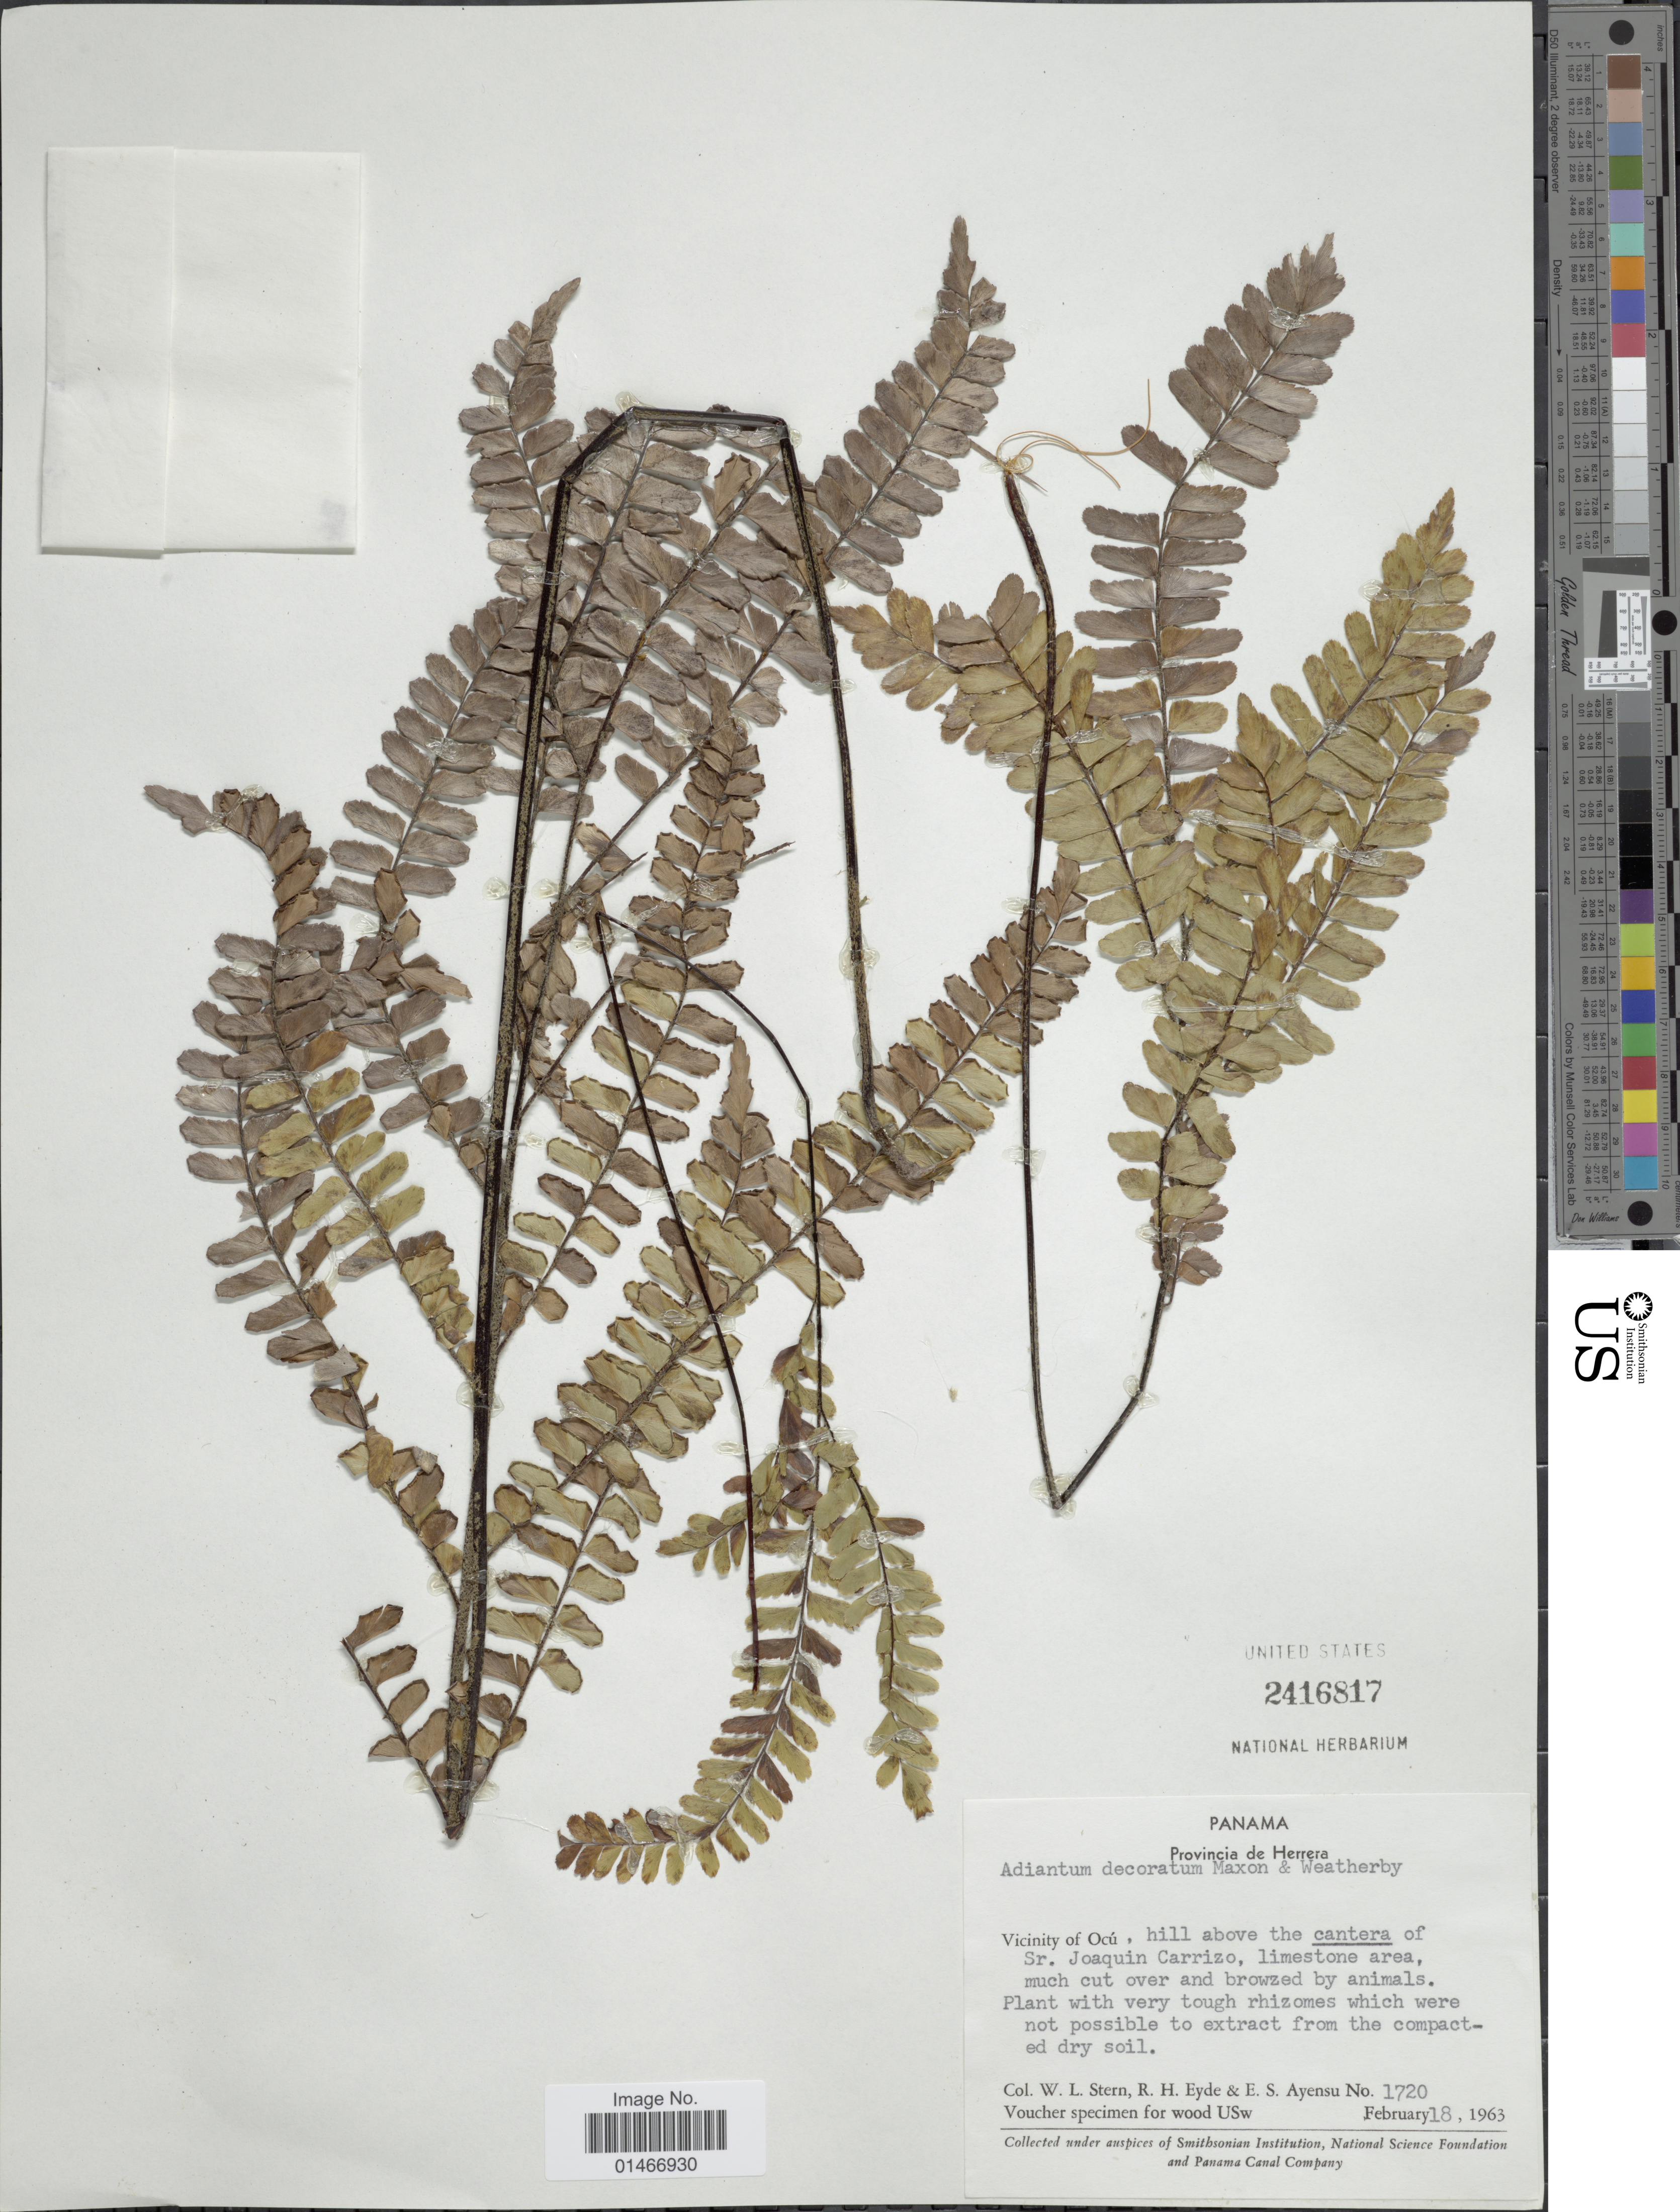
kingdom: Plantae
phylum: Tracheophyta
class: Polypodiopsida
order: Polypodiales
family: Pteridaceae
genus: Adiantum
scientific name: Adiantum decoratum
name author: Maxon & Weath.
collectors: W. L. Stern, R. H. Eyde & E. S. Ayensu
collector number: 1720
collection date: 1963-02-18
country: Panama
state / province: Herrera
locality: Provincia de Herrera. Vicinity of Ocu, hill above the cantera of Sr. Joaquin Carrizo.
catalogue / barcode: US 2416817